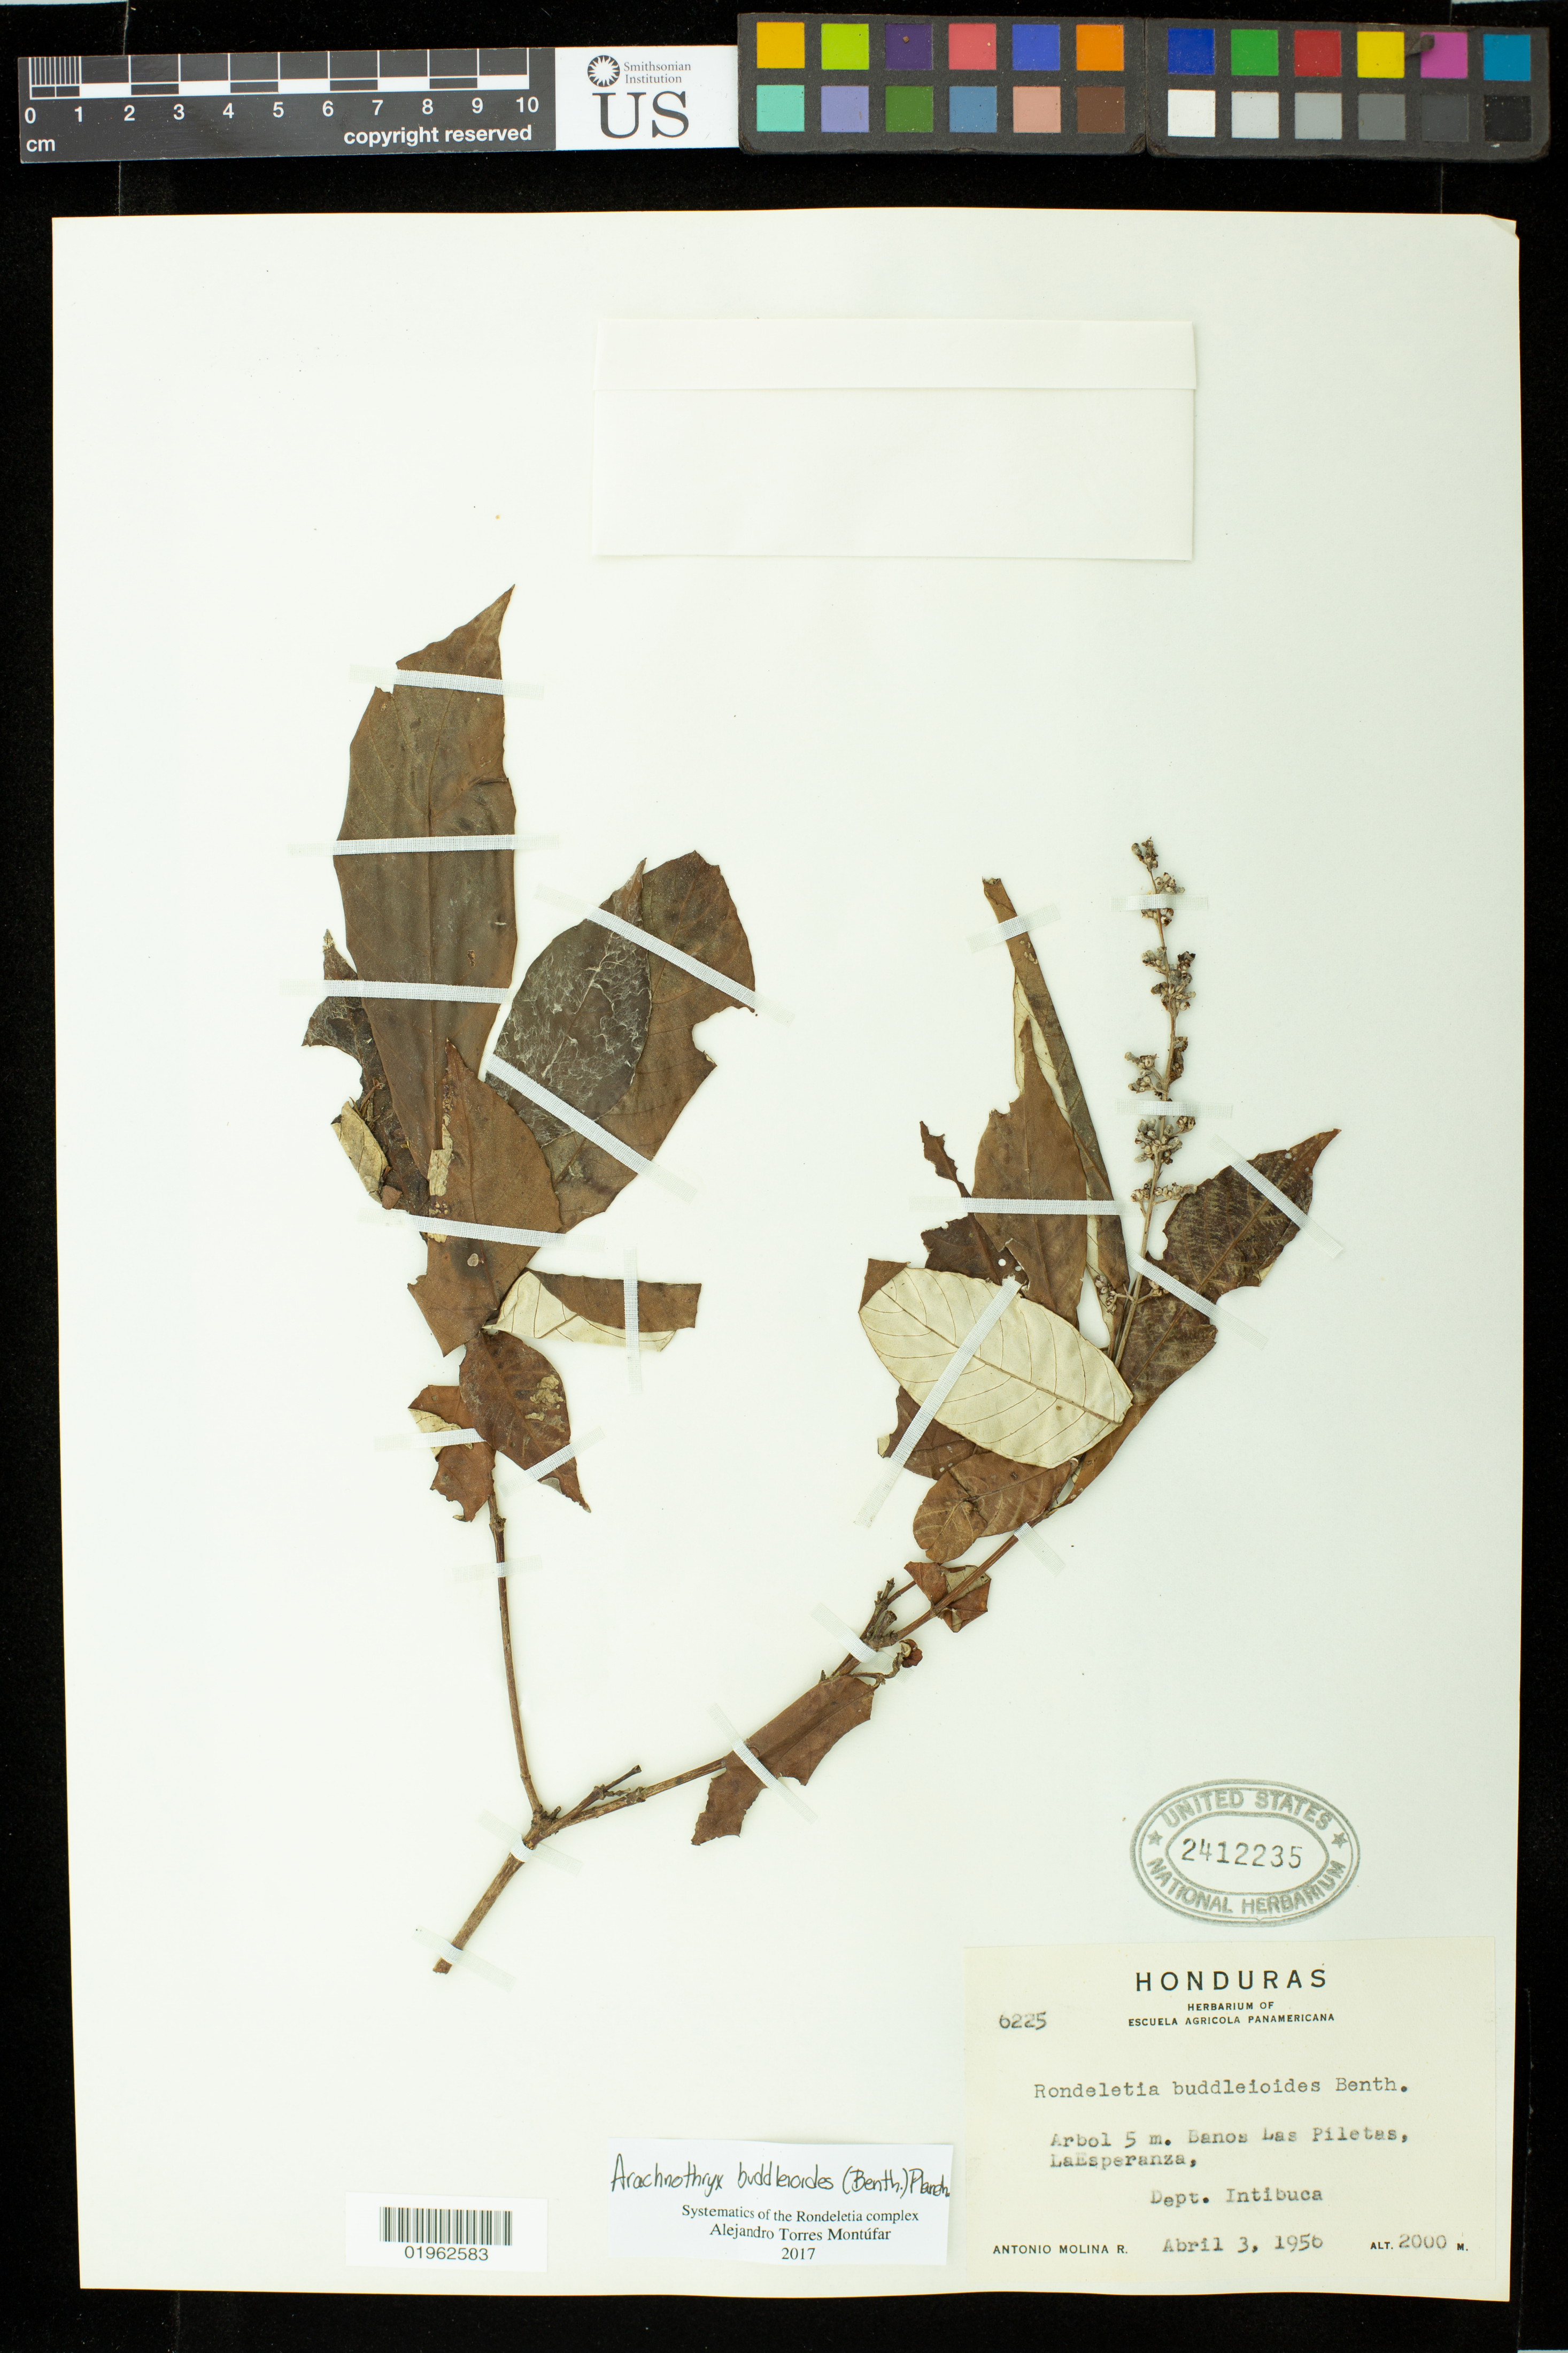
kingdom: Plantae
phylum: Tracheophyta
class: Magnoliopsida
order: Gentianales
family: Rubiaceae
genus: Arachnothryx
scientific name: Arachnothryx buddleioides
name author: (Benth.) Planch.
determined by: Torres Montufar, J. A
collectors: A. Molina R.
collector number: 6225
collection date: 1956-04-03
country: Honduras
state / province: Intibucá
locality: Banos las Piletas, La Esperanza.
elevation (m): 2000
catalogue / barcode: US 2412235